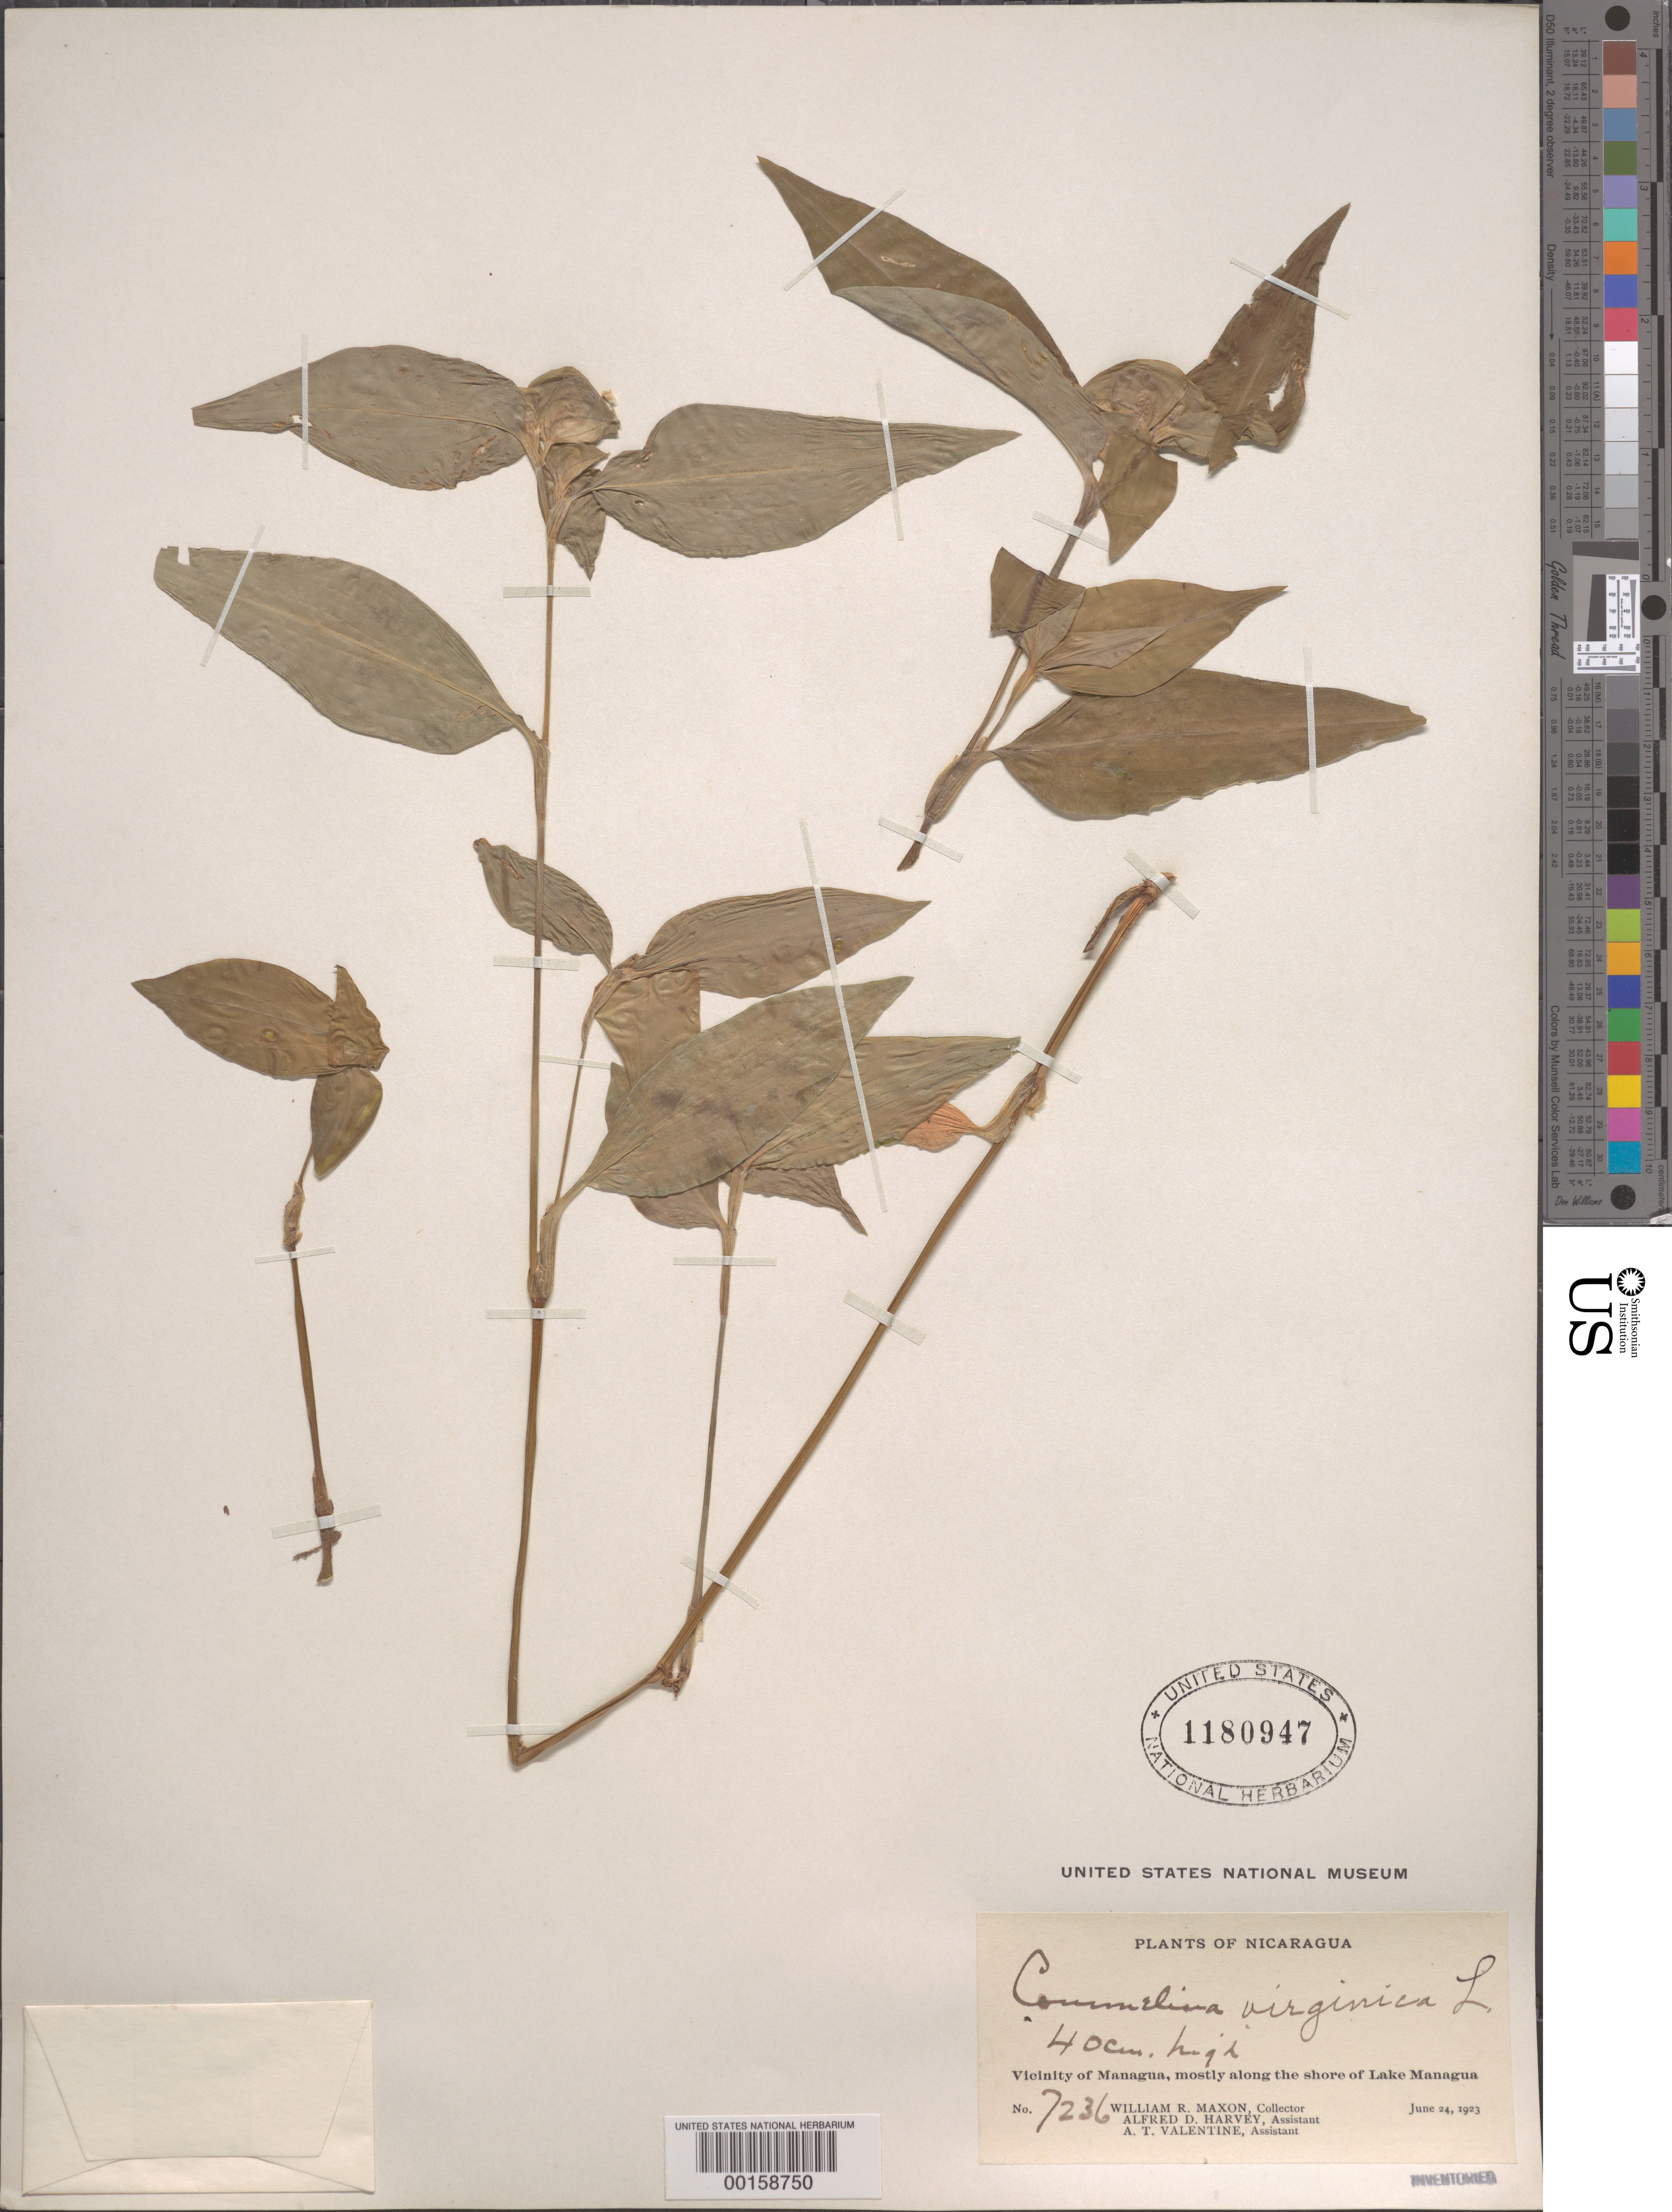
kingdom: Plantae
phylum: Tracheophyta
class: Liliopsida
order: Commelinales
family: Commelinaceae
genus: Commelina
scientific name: Commelina erecta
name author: L.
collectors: W. R. Maxon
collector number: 7236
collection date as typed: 24 Jun 1923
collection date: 1923-06-24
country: Nicaragua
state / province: Managua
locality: Lake managua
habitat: Shore edges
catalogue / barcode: US 1180947